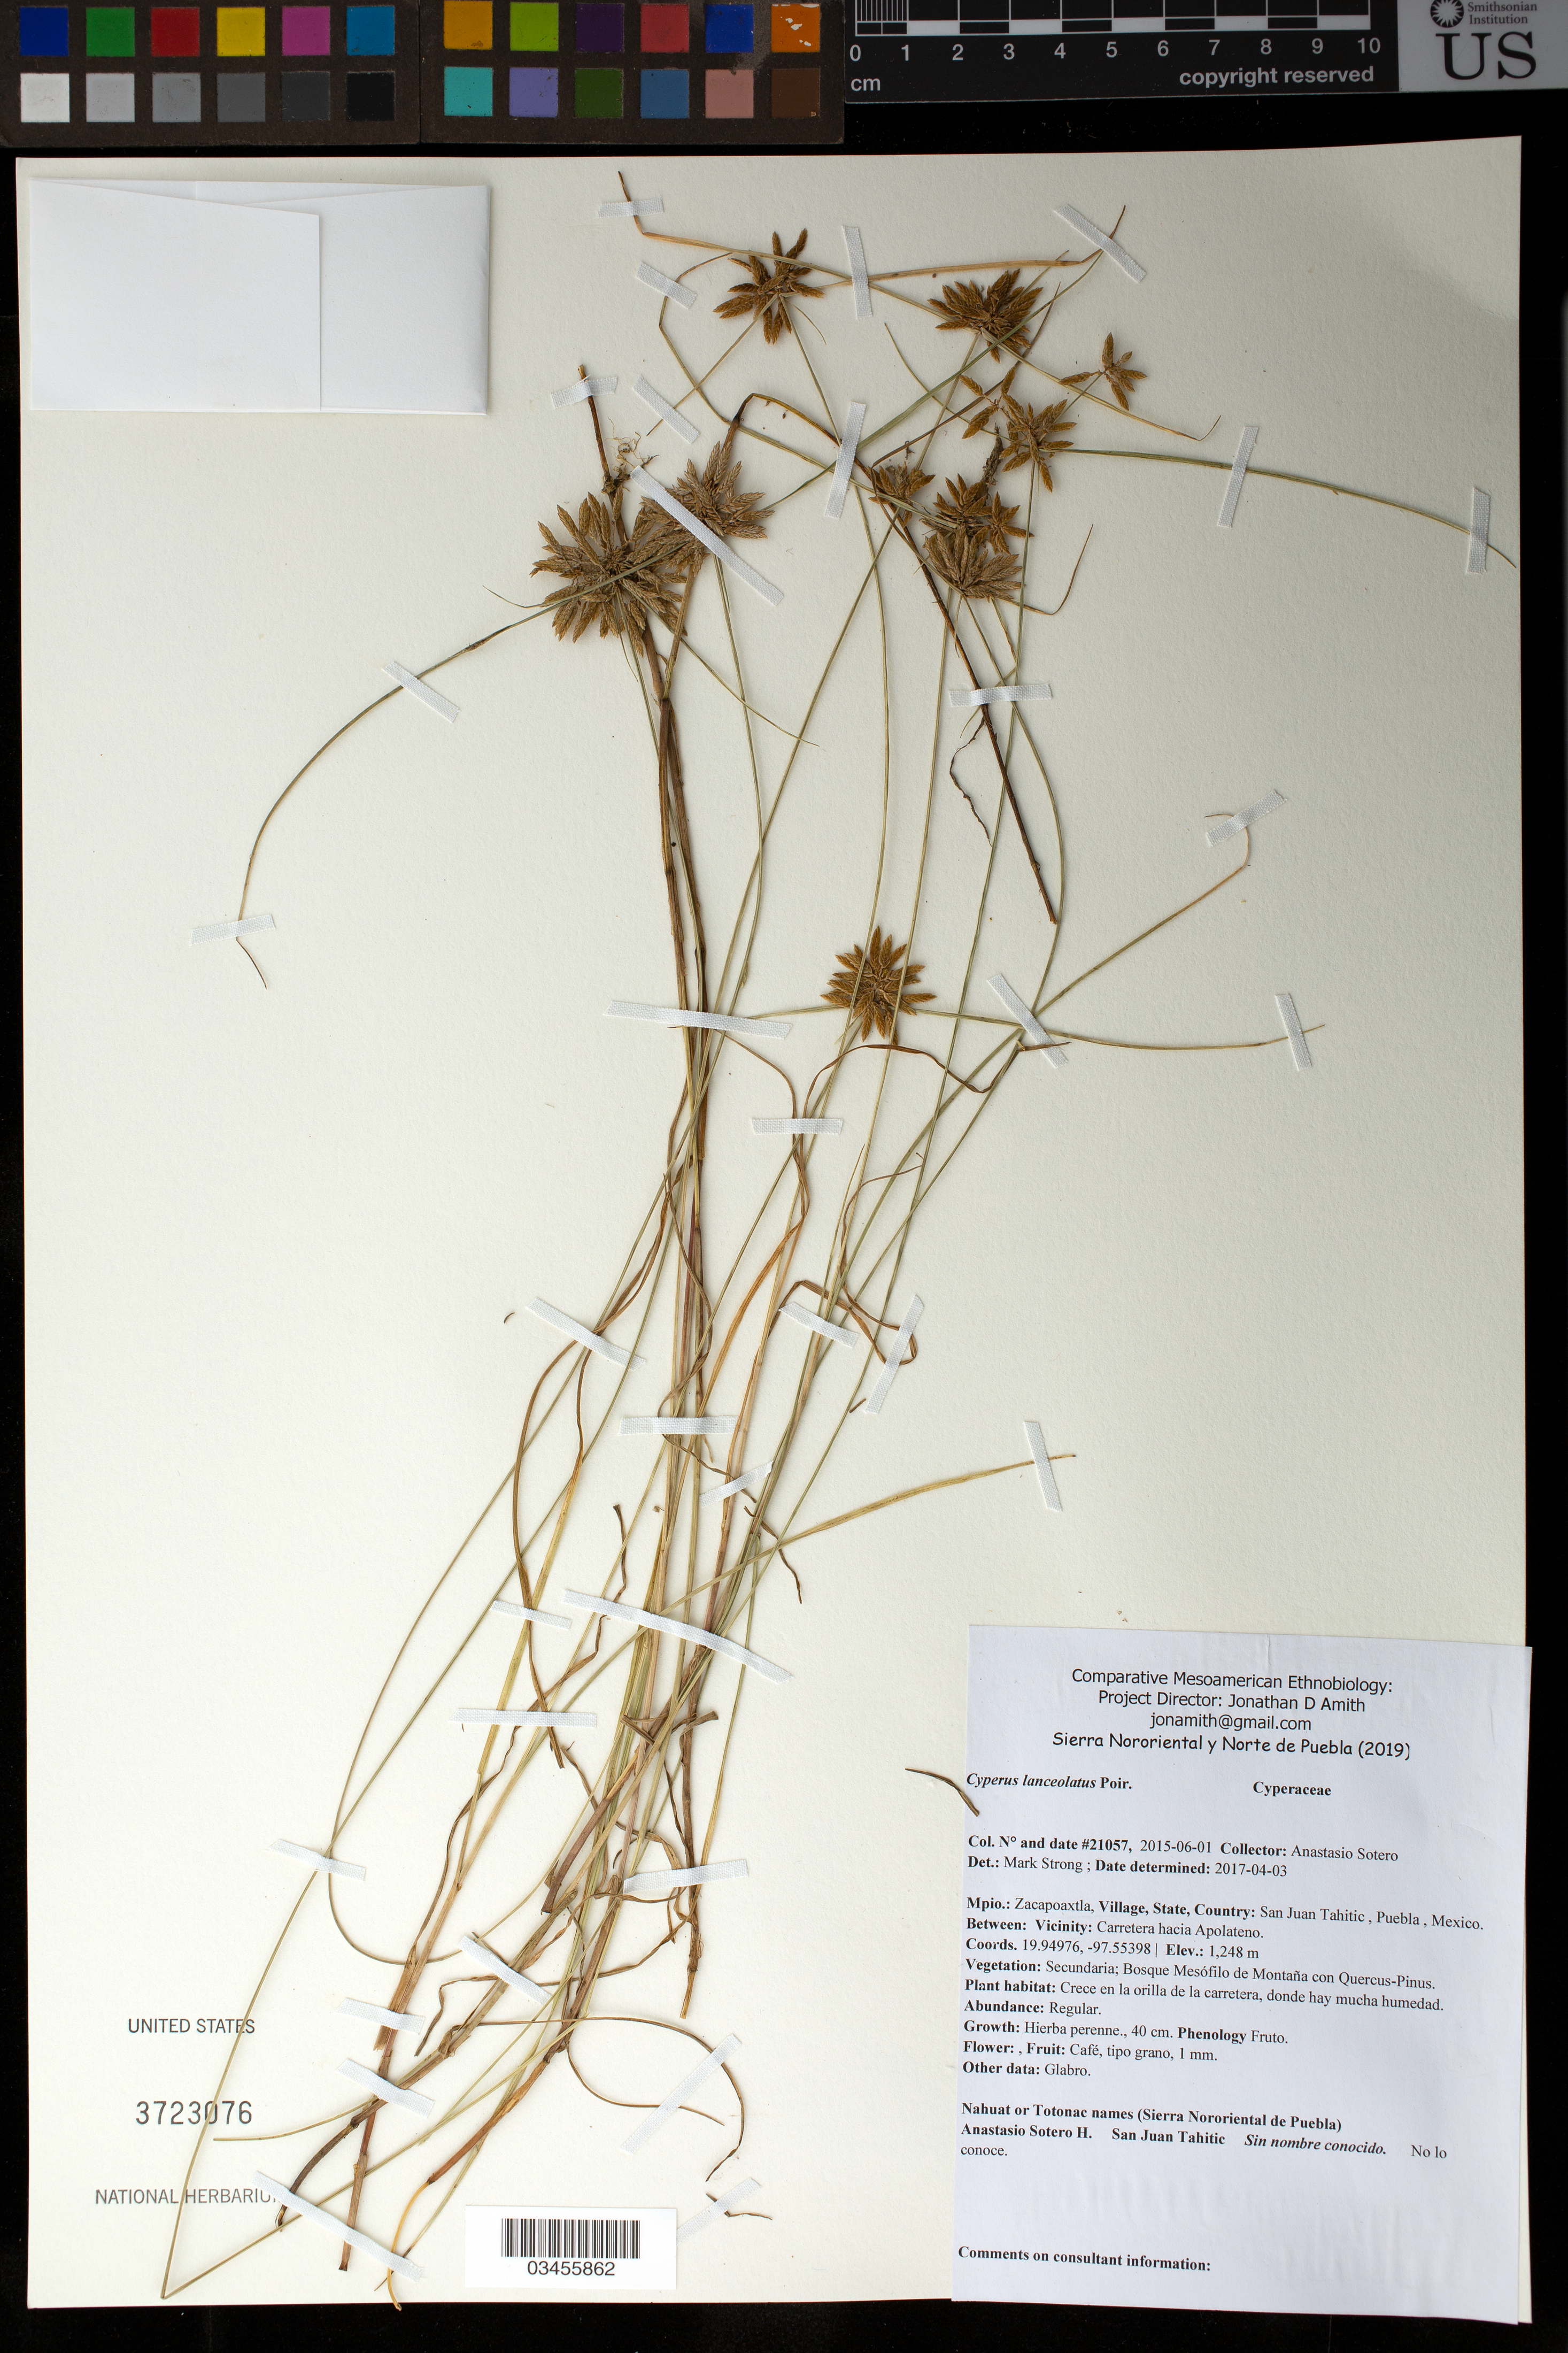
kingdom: Plantae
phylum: Tracheophyta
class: Liliopsida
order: Poales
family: Cyperaceae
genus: Cyperus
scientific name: Cyperus lanceolatus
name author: Poir.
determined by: Strong, M. T., (US), Smithsonian Institution - National Museum of Natural History (UNITED STATES)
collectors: A. Sotero H.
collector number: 21057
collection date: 2015-06-01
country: México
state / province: Puebla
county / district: Zacapoaxtla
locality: PUEBLO: San Juan Tahitic; LOCALIDAD EXACTA: Carretera hacia Apolateno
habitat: Bosque mesófilo de montaña con Quercus-Pinus | Crece en la orilla de la carretera, donde hay mucha humedad.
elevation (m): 1248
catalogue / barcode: US 3723076